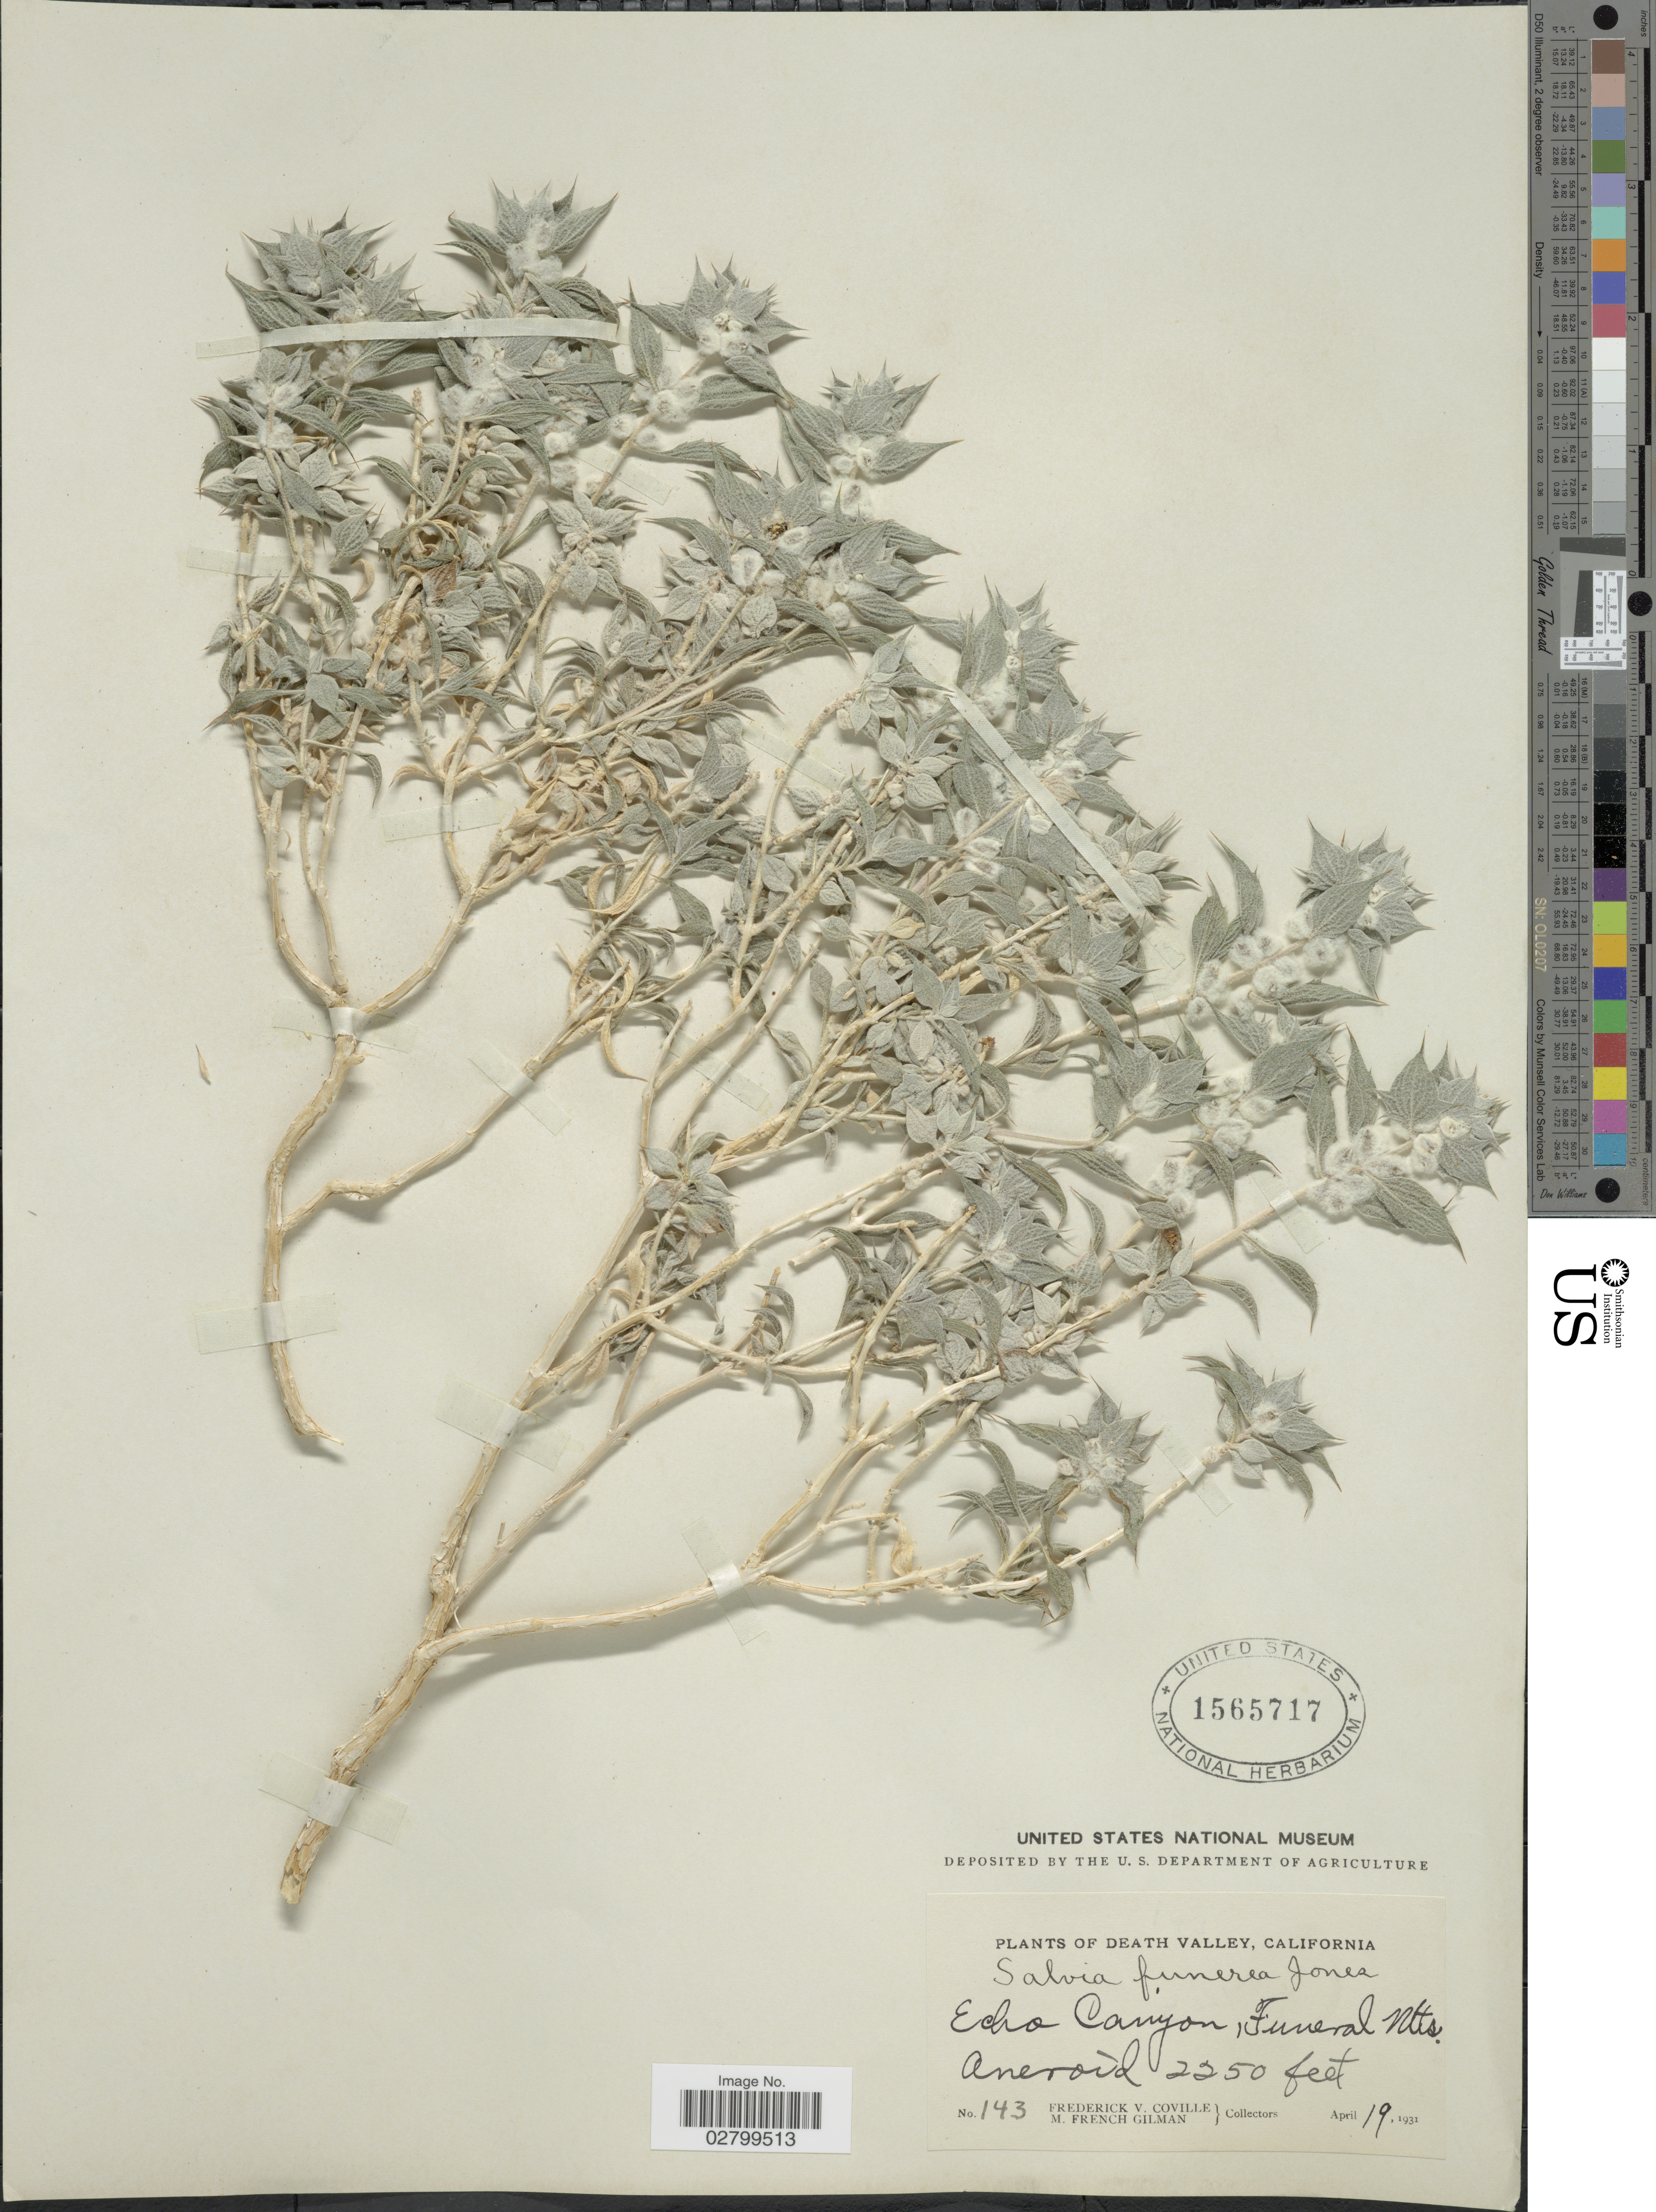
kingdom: Plantae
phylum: Tracheophyta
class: Magnoliopsida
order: Lamiales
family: Lamiaceae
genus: Salvia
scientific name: Salvia funerea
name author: M.E. Jones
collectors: F. V. Coville & M. F. Gilman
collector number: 143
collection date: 1931-04-19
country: United States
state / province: California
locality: Death Valley. Echo Canyon, Funeral Mts. Aneroid.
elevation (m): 686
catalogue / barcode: US 1565717